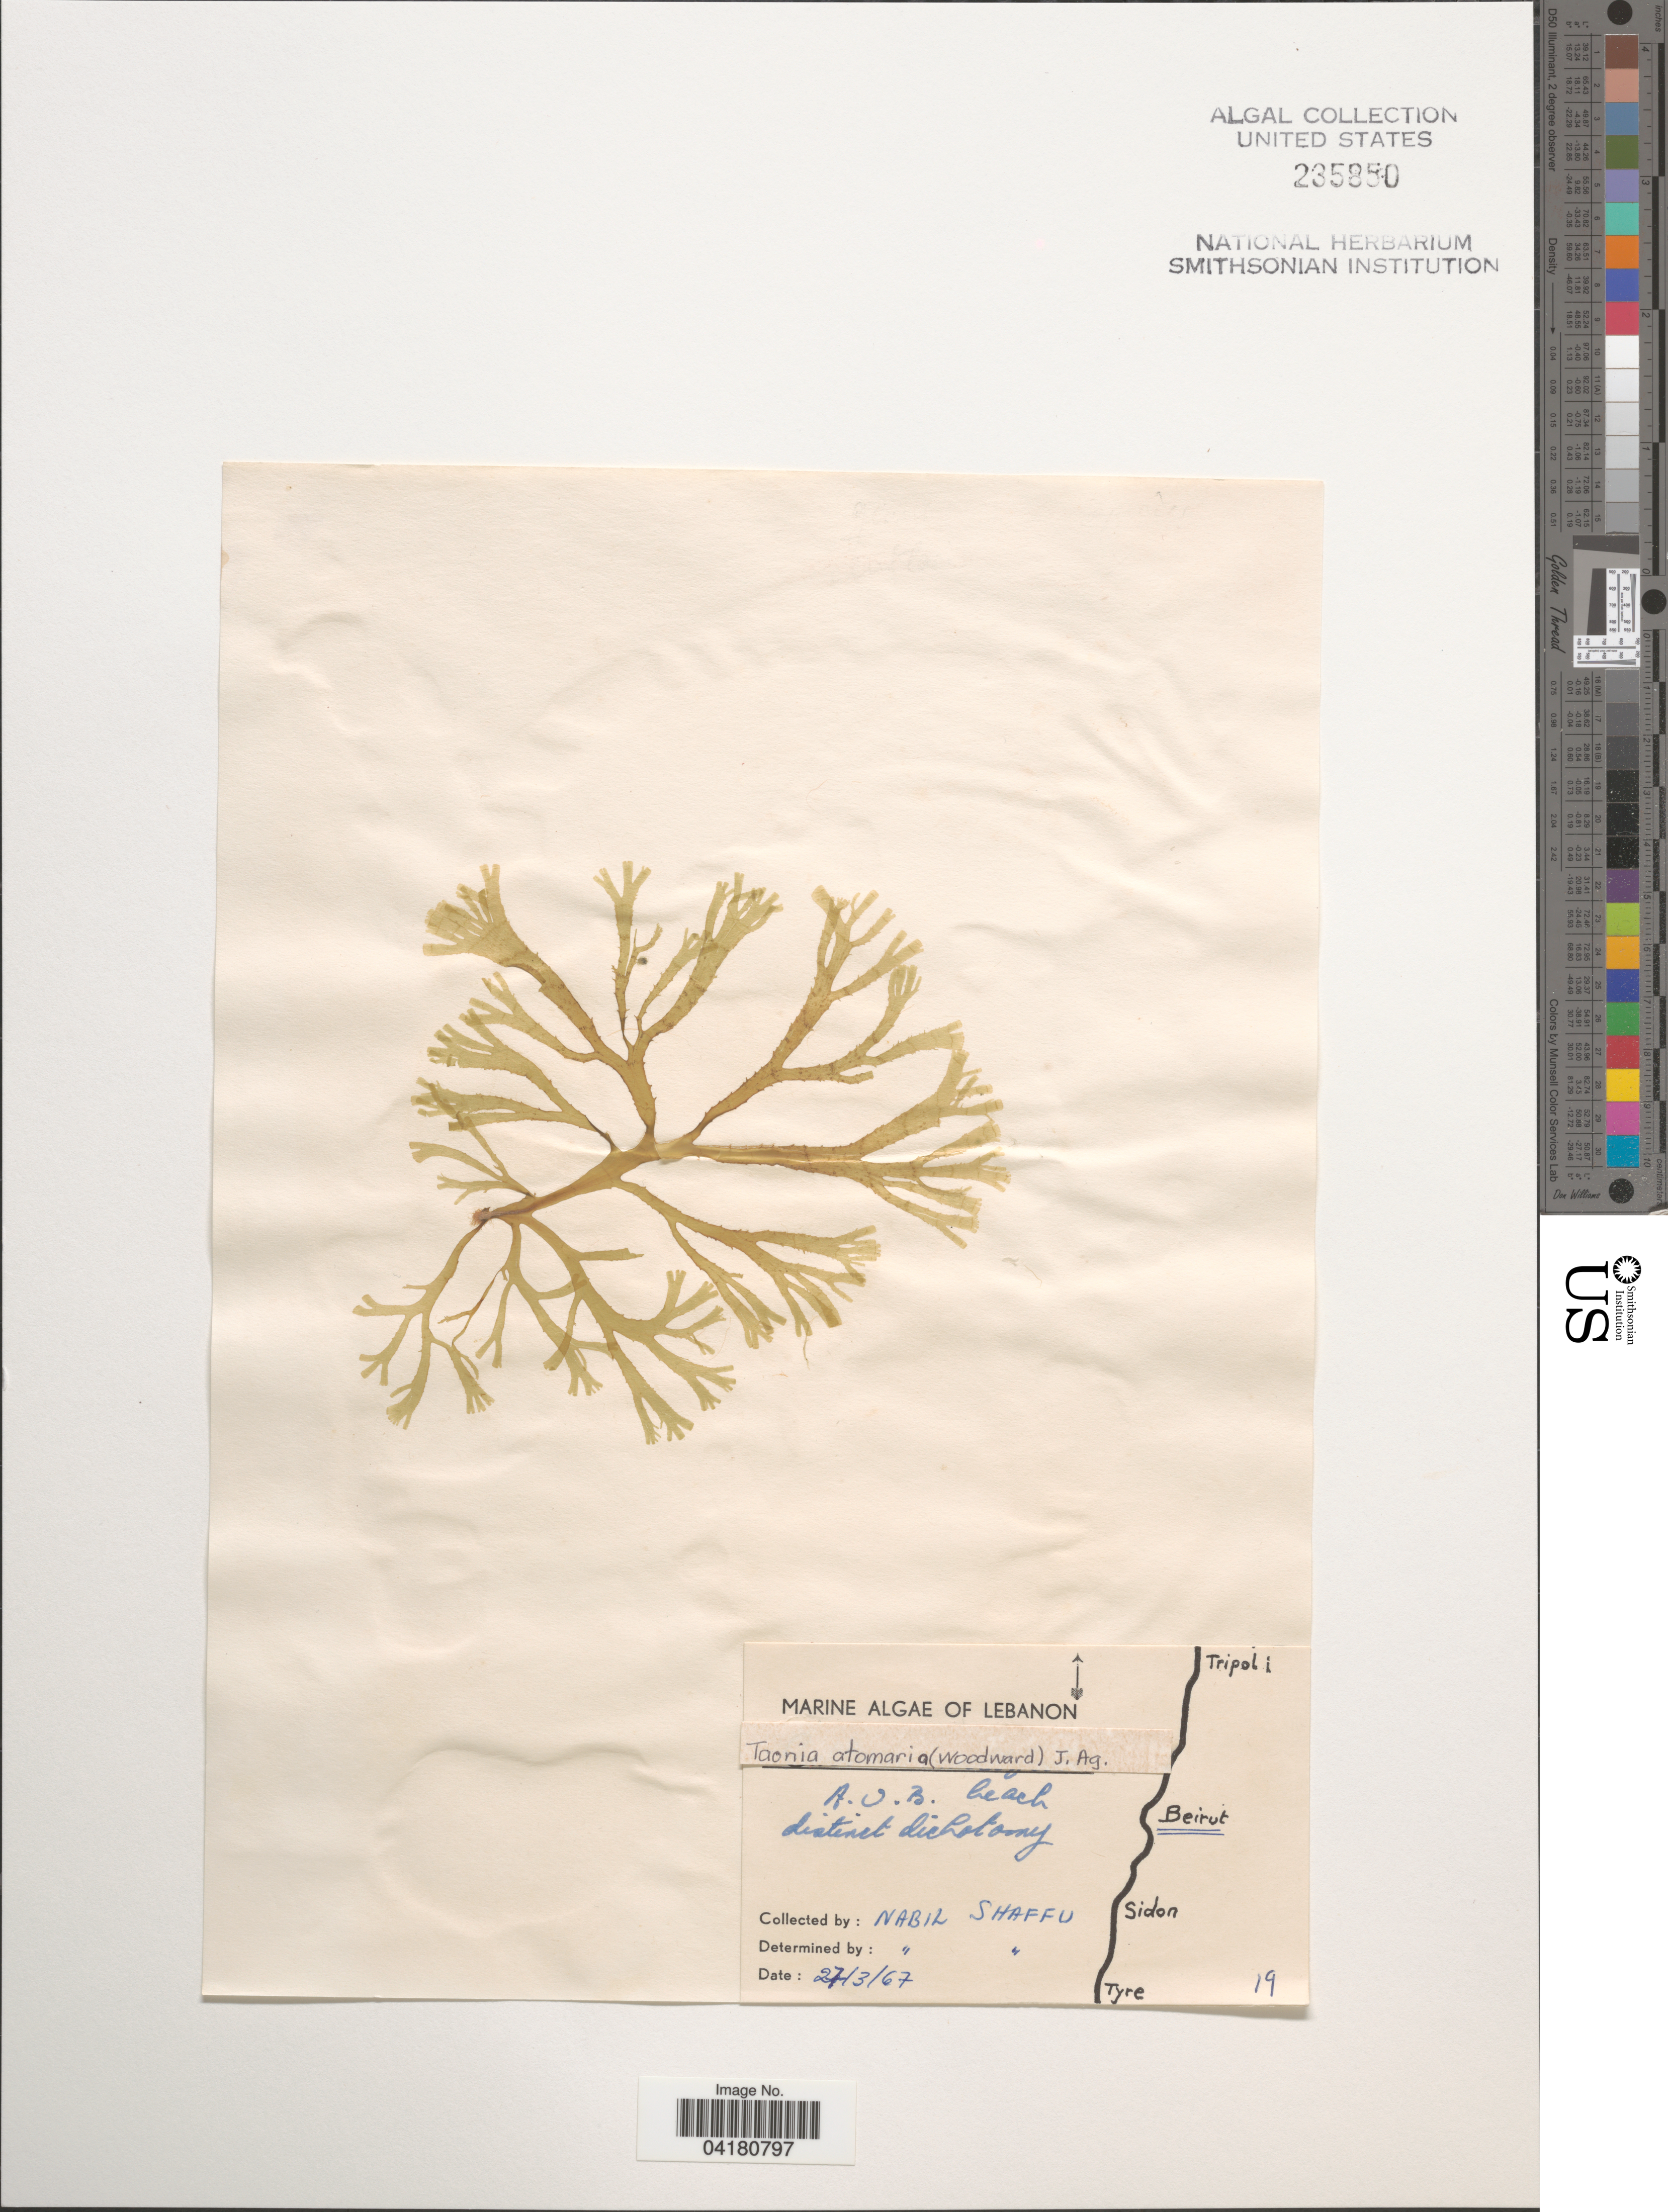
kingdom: Chromista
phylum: Ochrophyta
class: Phaeophyceae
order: Dictyotales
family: Dictyotaceae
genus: Taonia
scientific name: Taonia atomaria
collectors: N. Shaffu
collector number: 19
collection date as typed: Transcribed d/m/y: 27/3/67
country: Lebanon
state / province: Beyrouth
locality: A.U.B. beach district [interpreted] dichotomy.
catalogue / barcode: US 235850